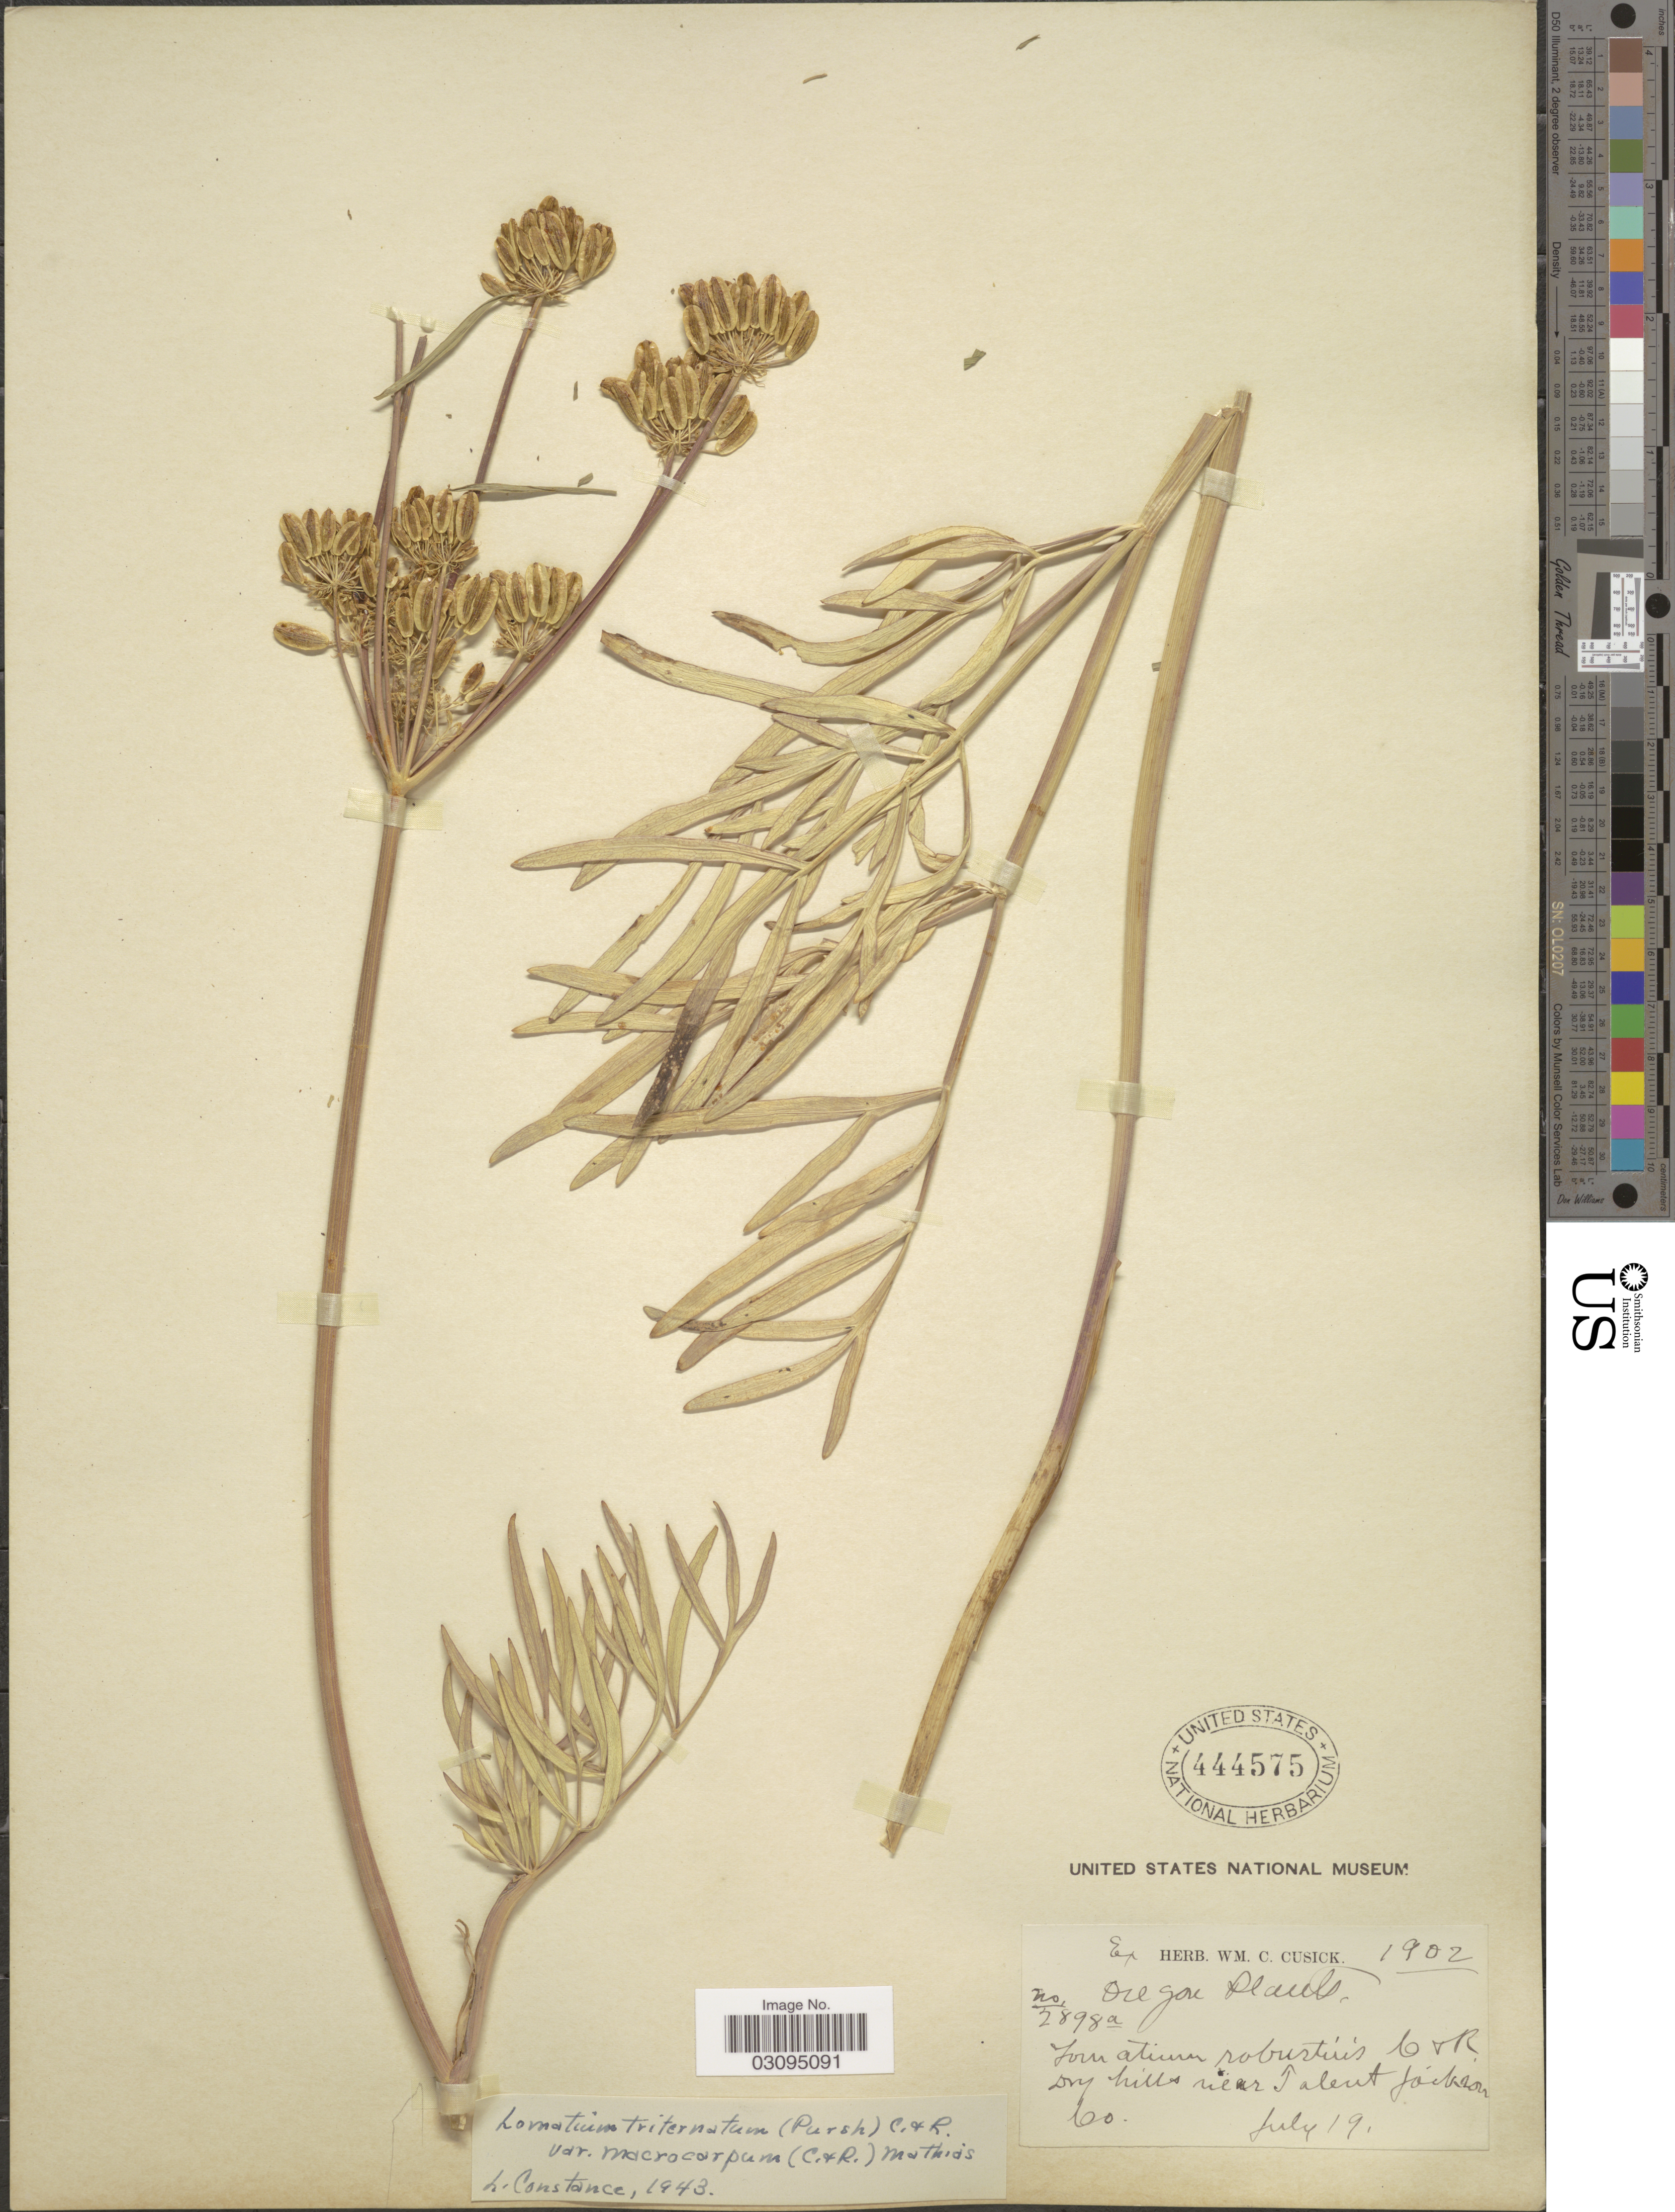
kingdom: Plantae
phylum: Tracheophyta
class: Magnoliopsida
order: Apiales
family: Apiaceae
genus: Lomatium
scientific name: Lomatium triternatum var. macrocarpum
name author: (J.M. Coult. & Rose) Mathias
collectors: ex herb. Wm. C. Cusick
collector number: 2898a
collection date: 1902-07-19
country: United States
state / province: Oregon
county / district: Jackson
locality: Near Talent Jackson Co.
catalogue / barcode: US 444575